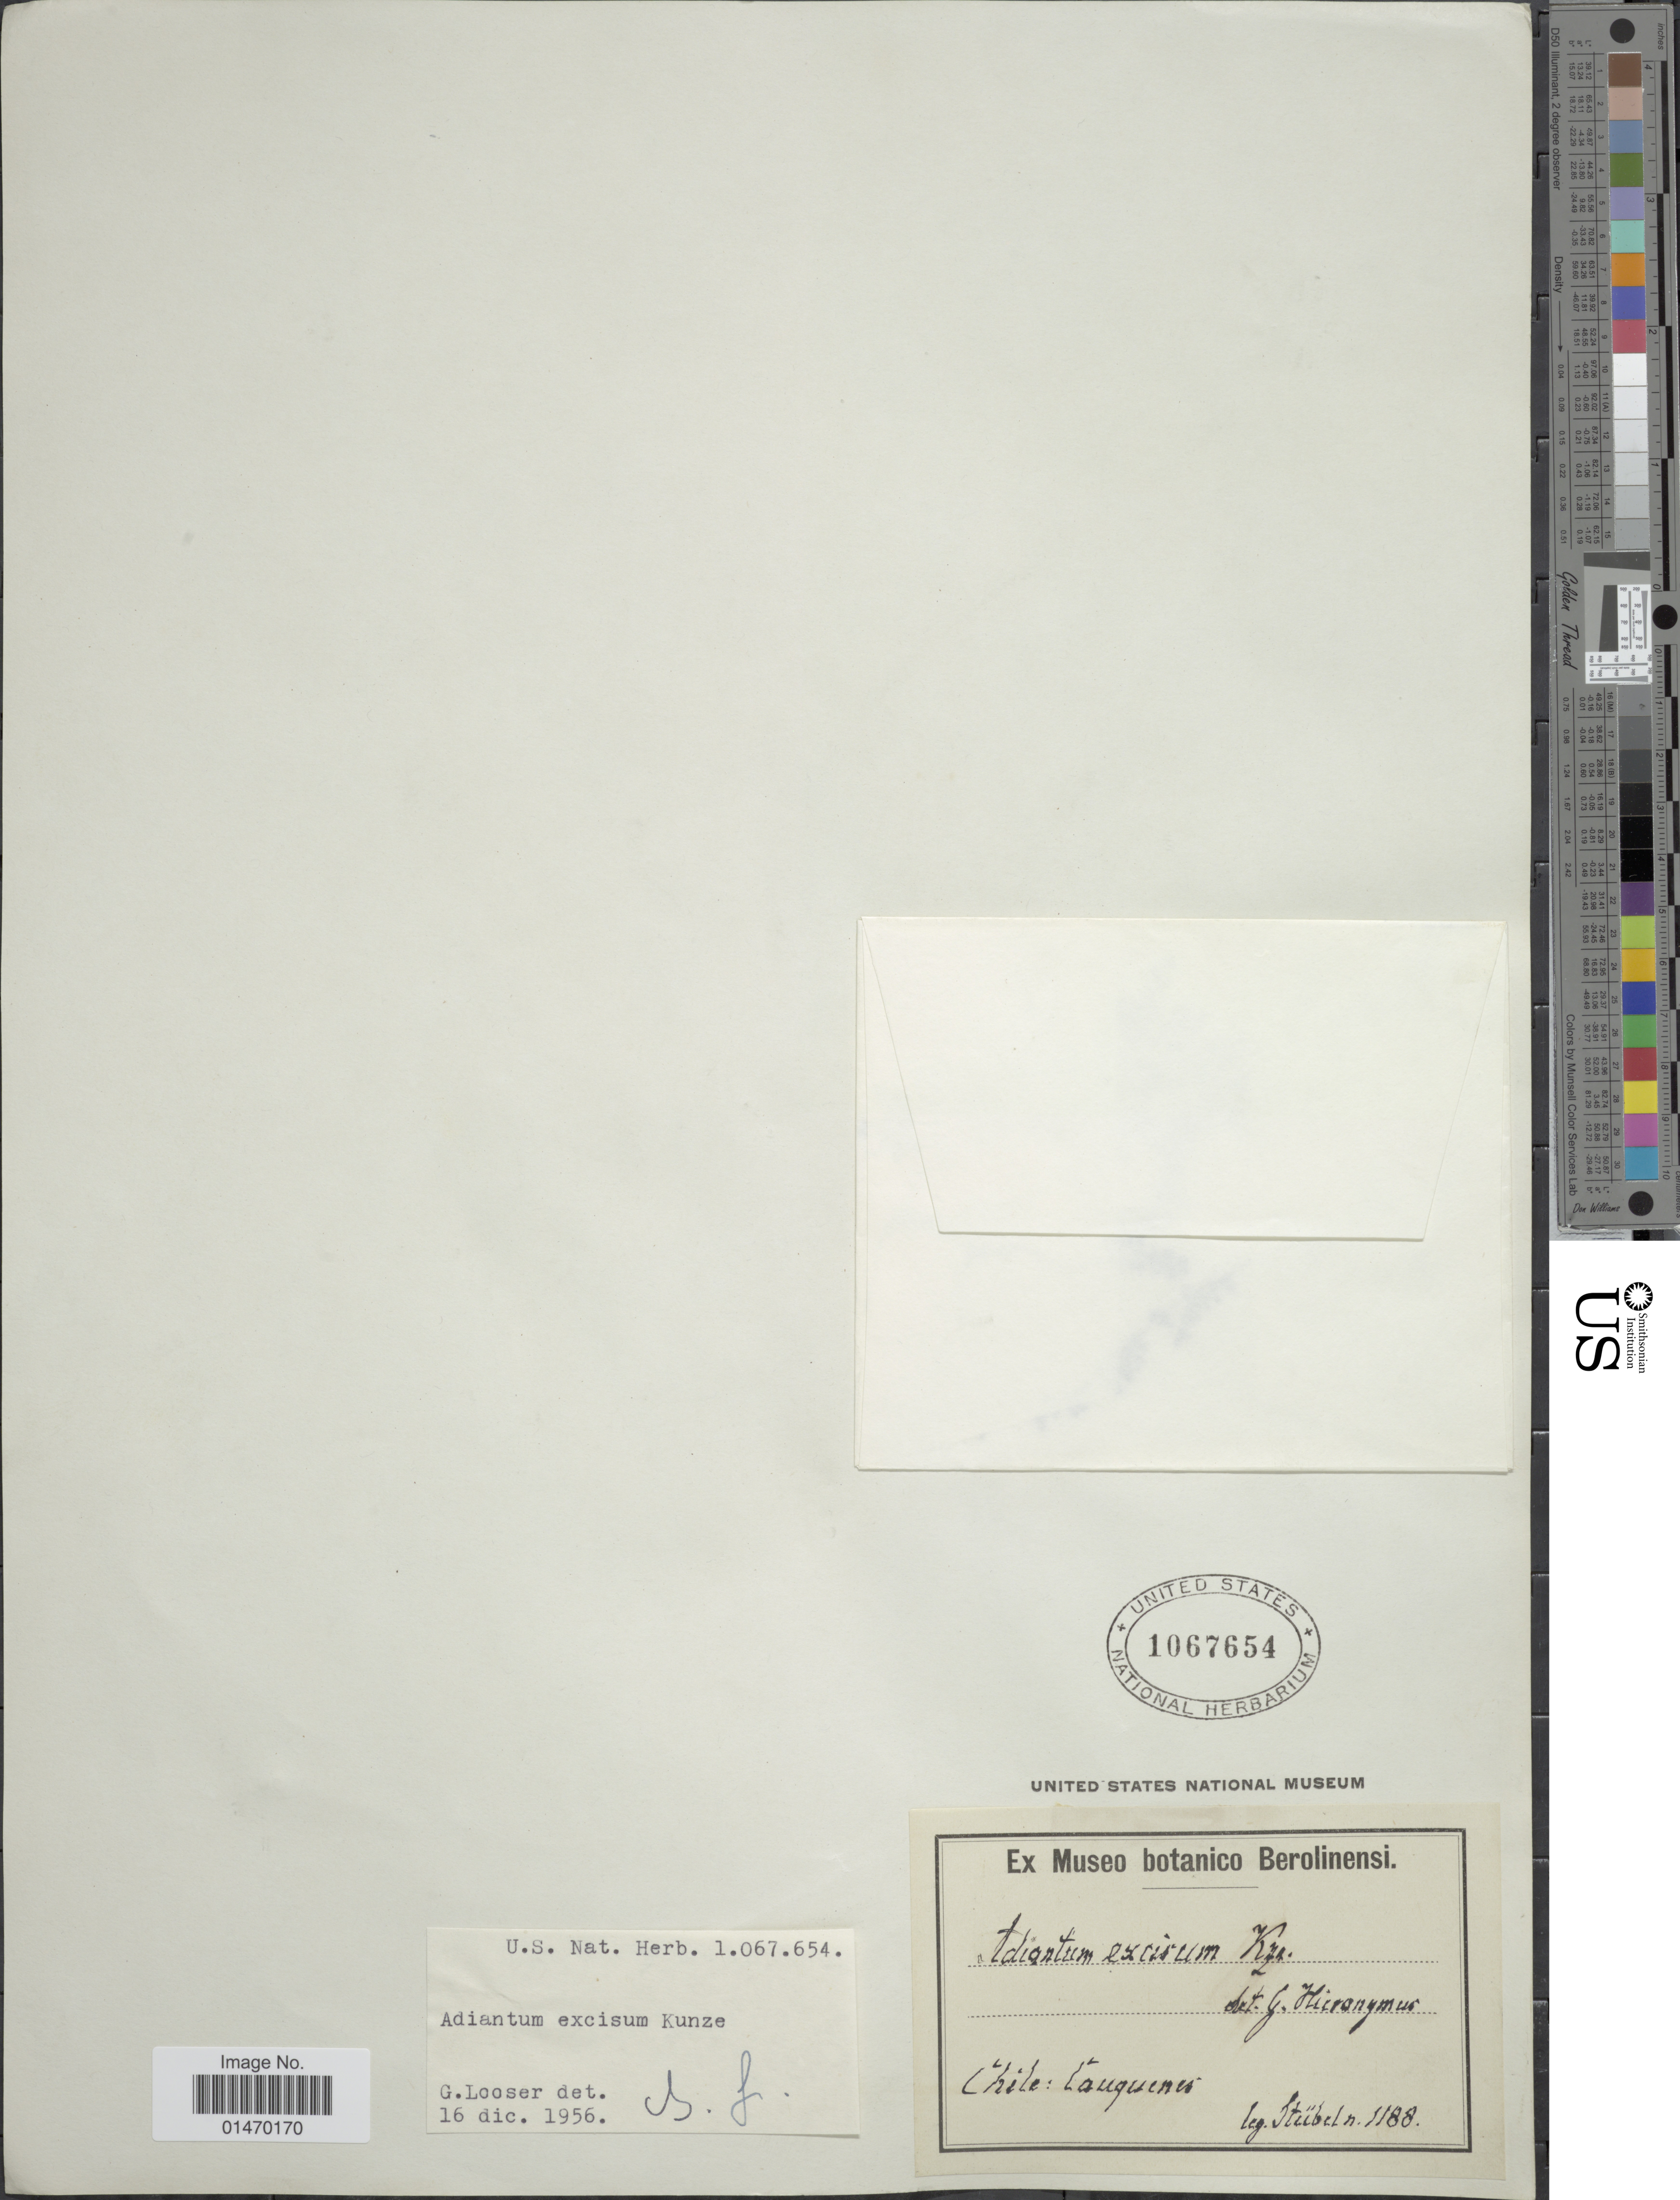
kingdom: Plantae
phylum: Tracheophyta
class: Polypodiopsida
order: Polypodiales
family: Pteridaceae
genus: Adiantum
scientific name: Adiantum excisum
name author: Kunze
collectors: -. Stubel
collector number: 1188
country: Chile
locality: Cauquenes.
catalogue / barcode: US 1067654